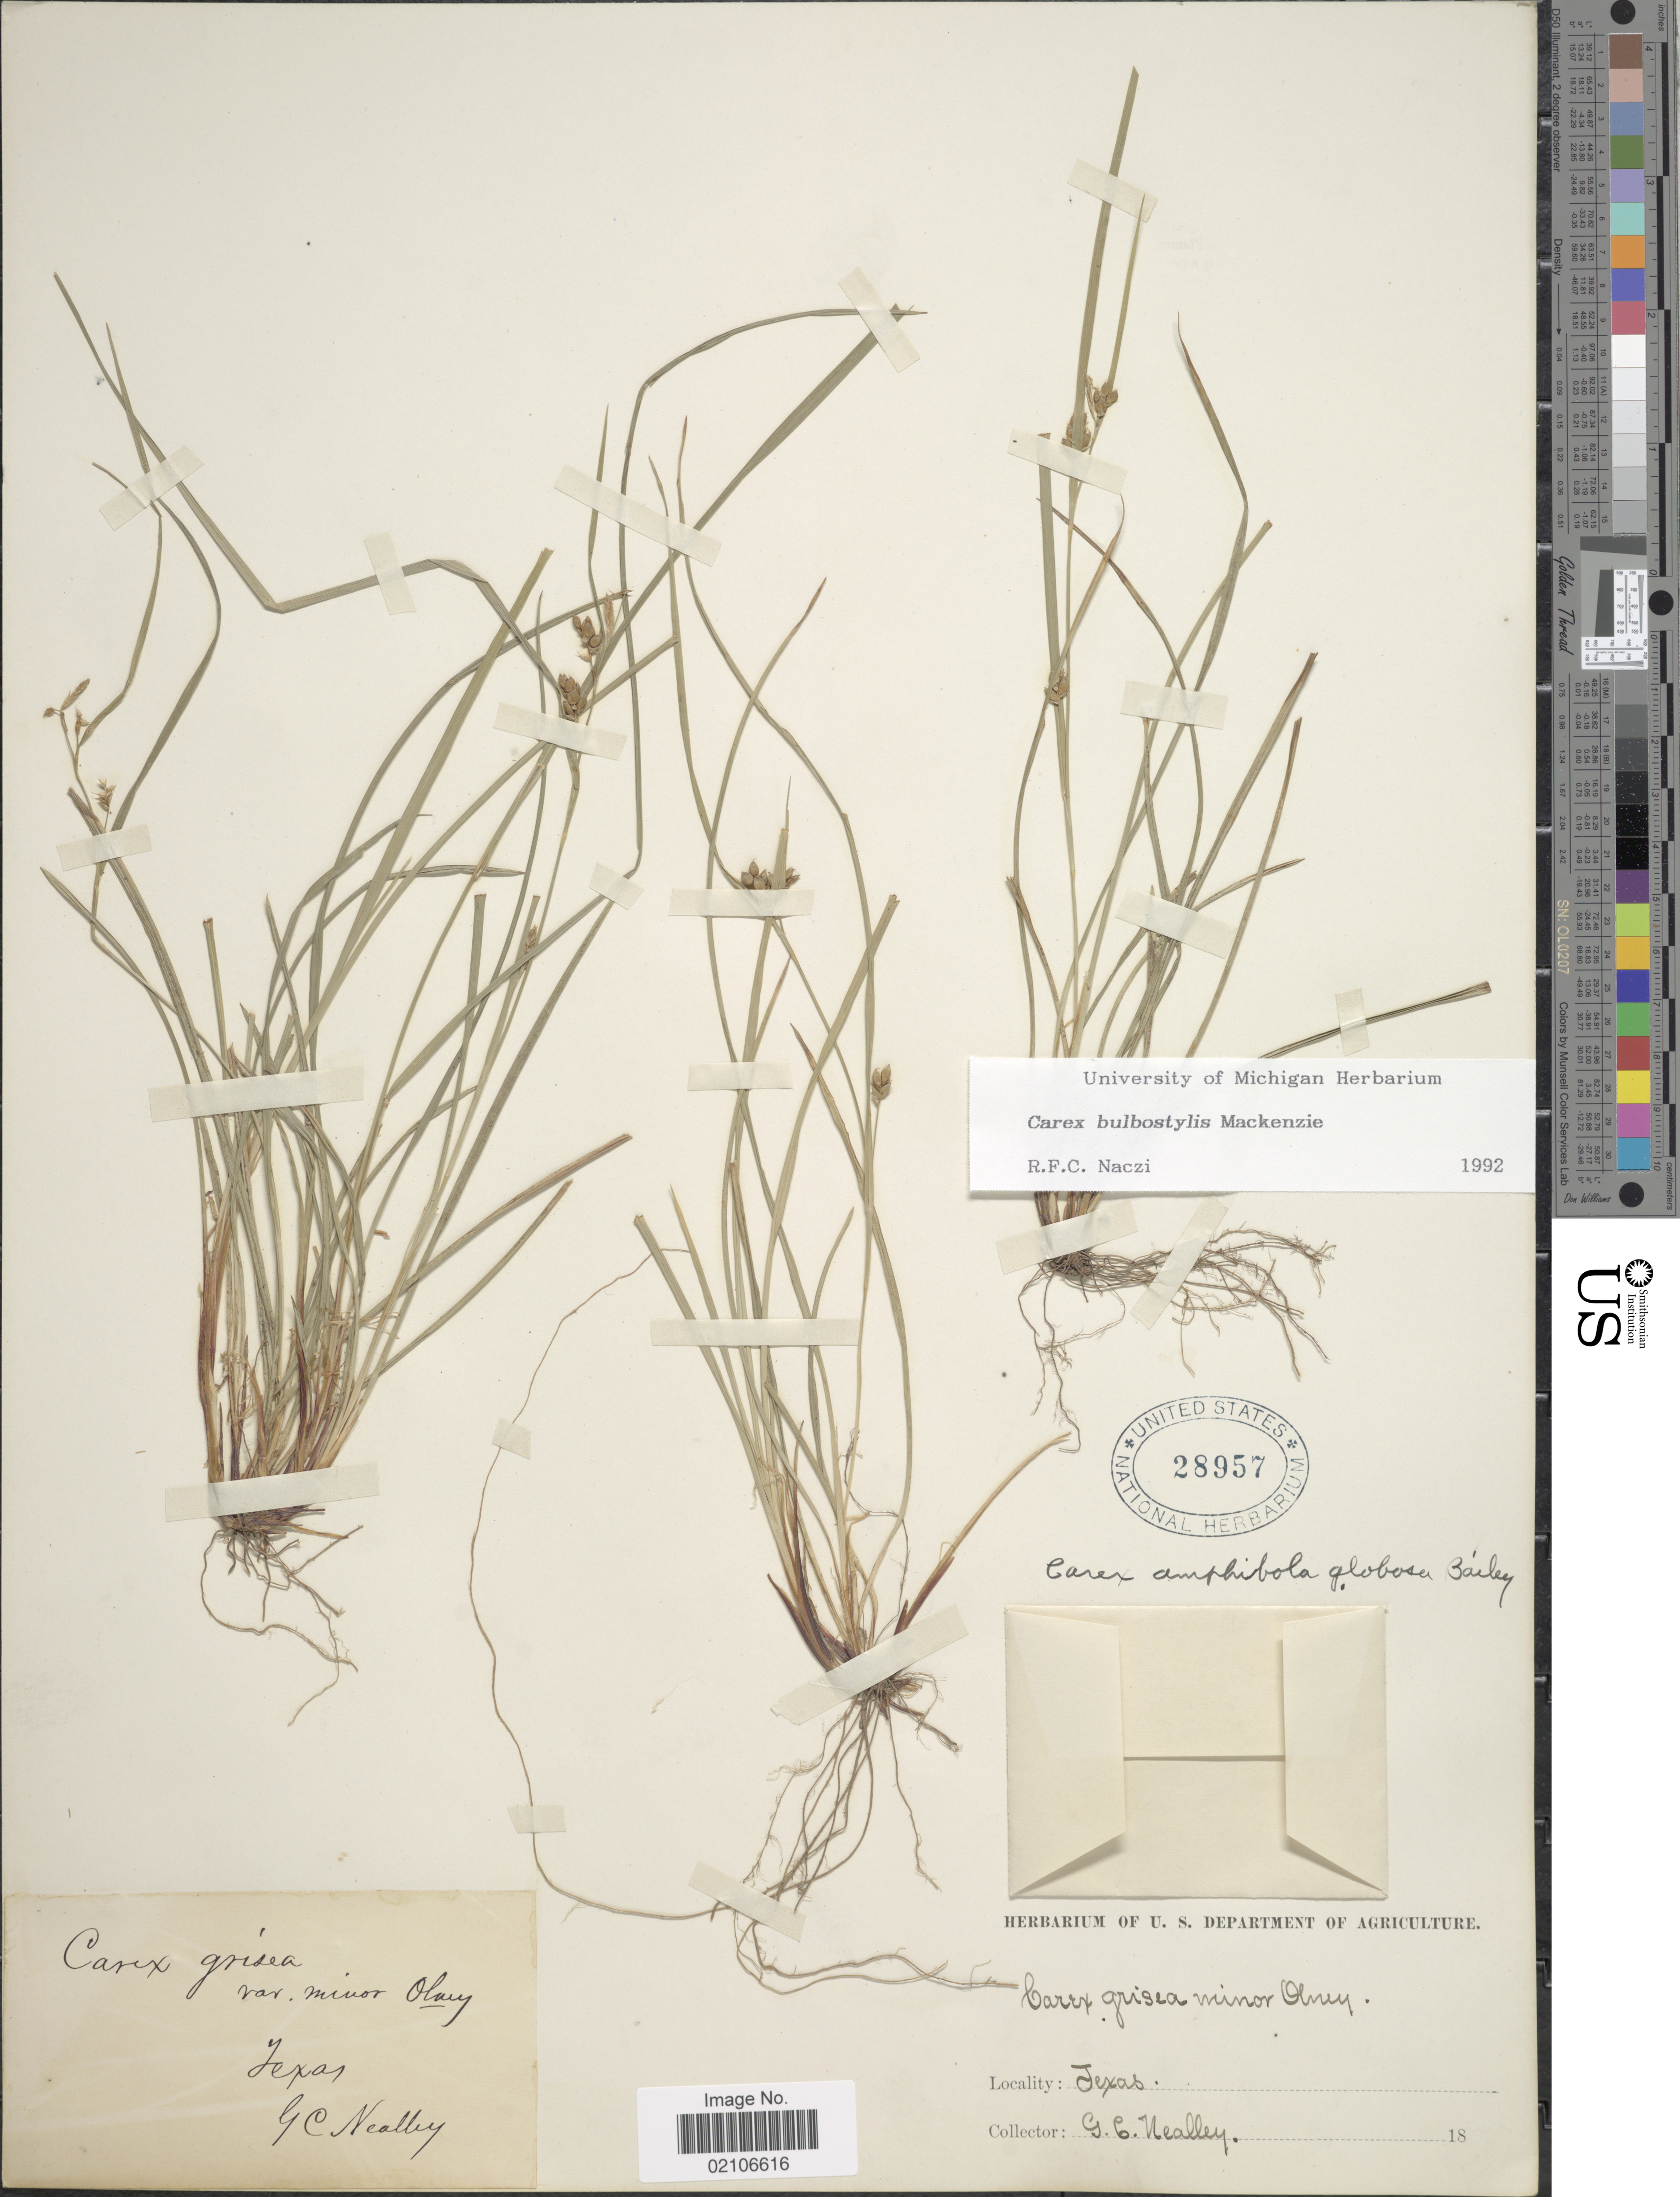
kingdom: Plantae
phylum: Tracheophyta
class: Liliopsida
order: Poales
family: Cyperaceae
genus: Carex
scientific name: Carex bulbostylis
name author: Mack.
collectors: G. C. Nealley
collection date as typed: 18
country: United States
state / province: Texas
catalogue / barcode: US 28957